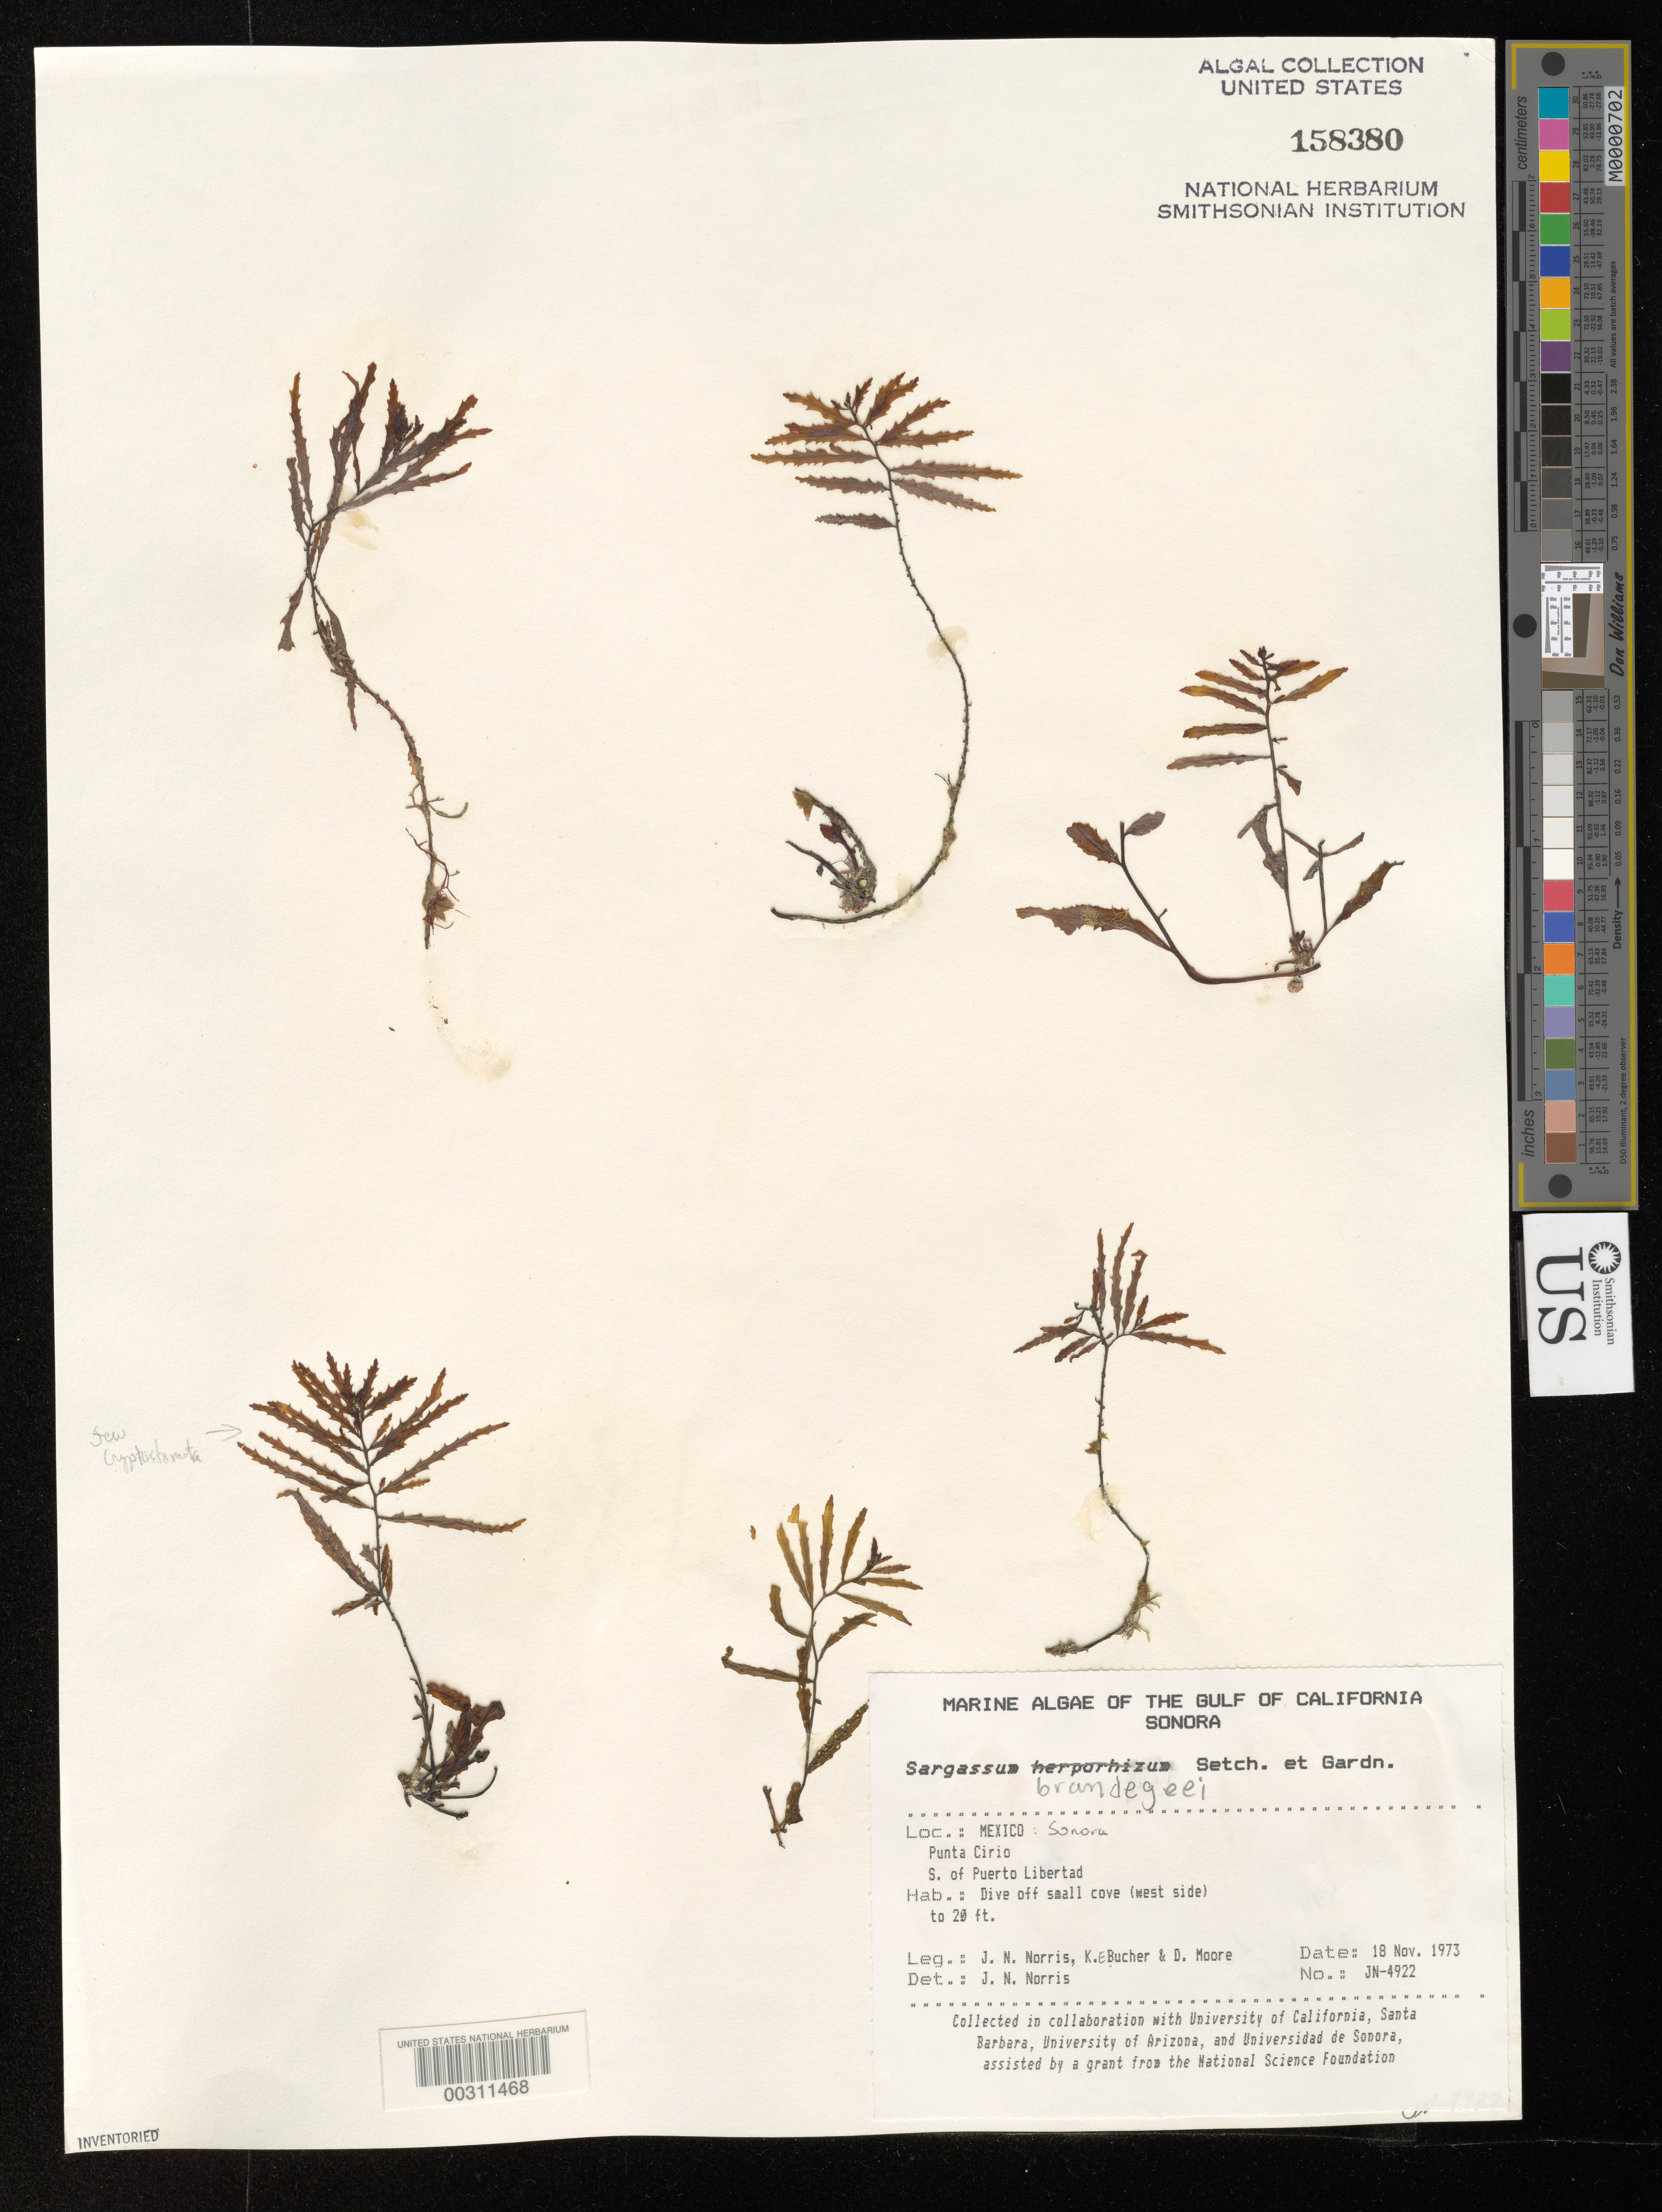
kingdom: Chromista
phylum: Ochrophyta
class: Phaeophyceae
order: Fucales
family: Sargassaceae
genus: Sargassum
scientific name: Sargassum herporhizum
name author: Setch. & N.L. Gardner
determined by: Norris, James N.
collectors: J. N. Norris, K. E. Bucher & D. Moore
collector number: JN-4922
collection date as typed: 18 Nov 1973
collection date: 1973-11-18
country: Mexico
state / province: Sonora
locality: Punta Cirio south of Puerto Libertad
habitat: Dive off small cove (west side) to 20 ft.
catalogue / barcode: US 158380